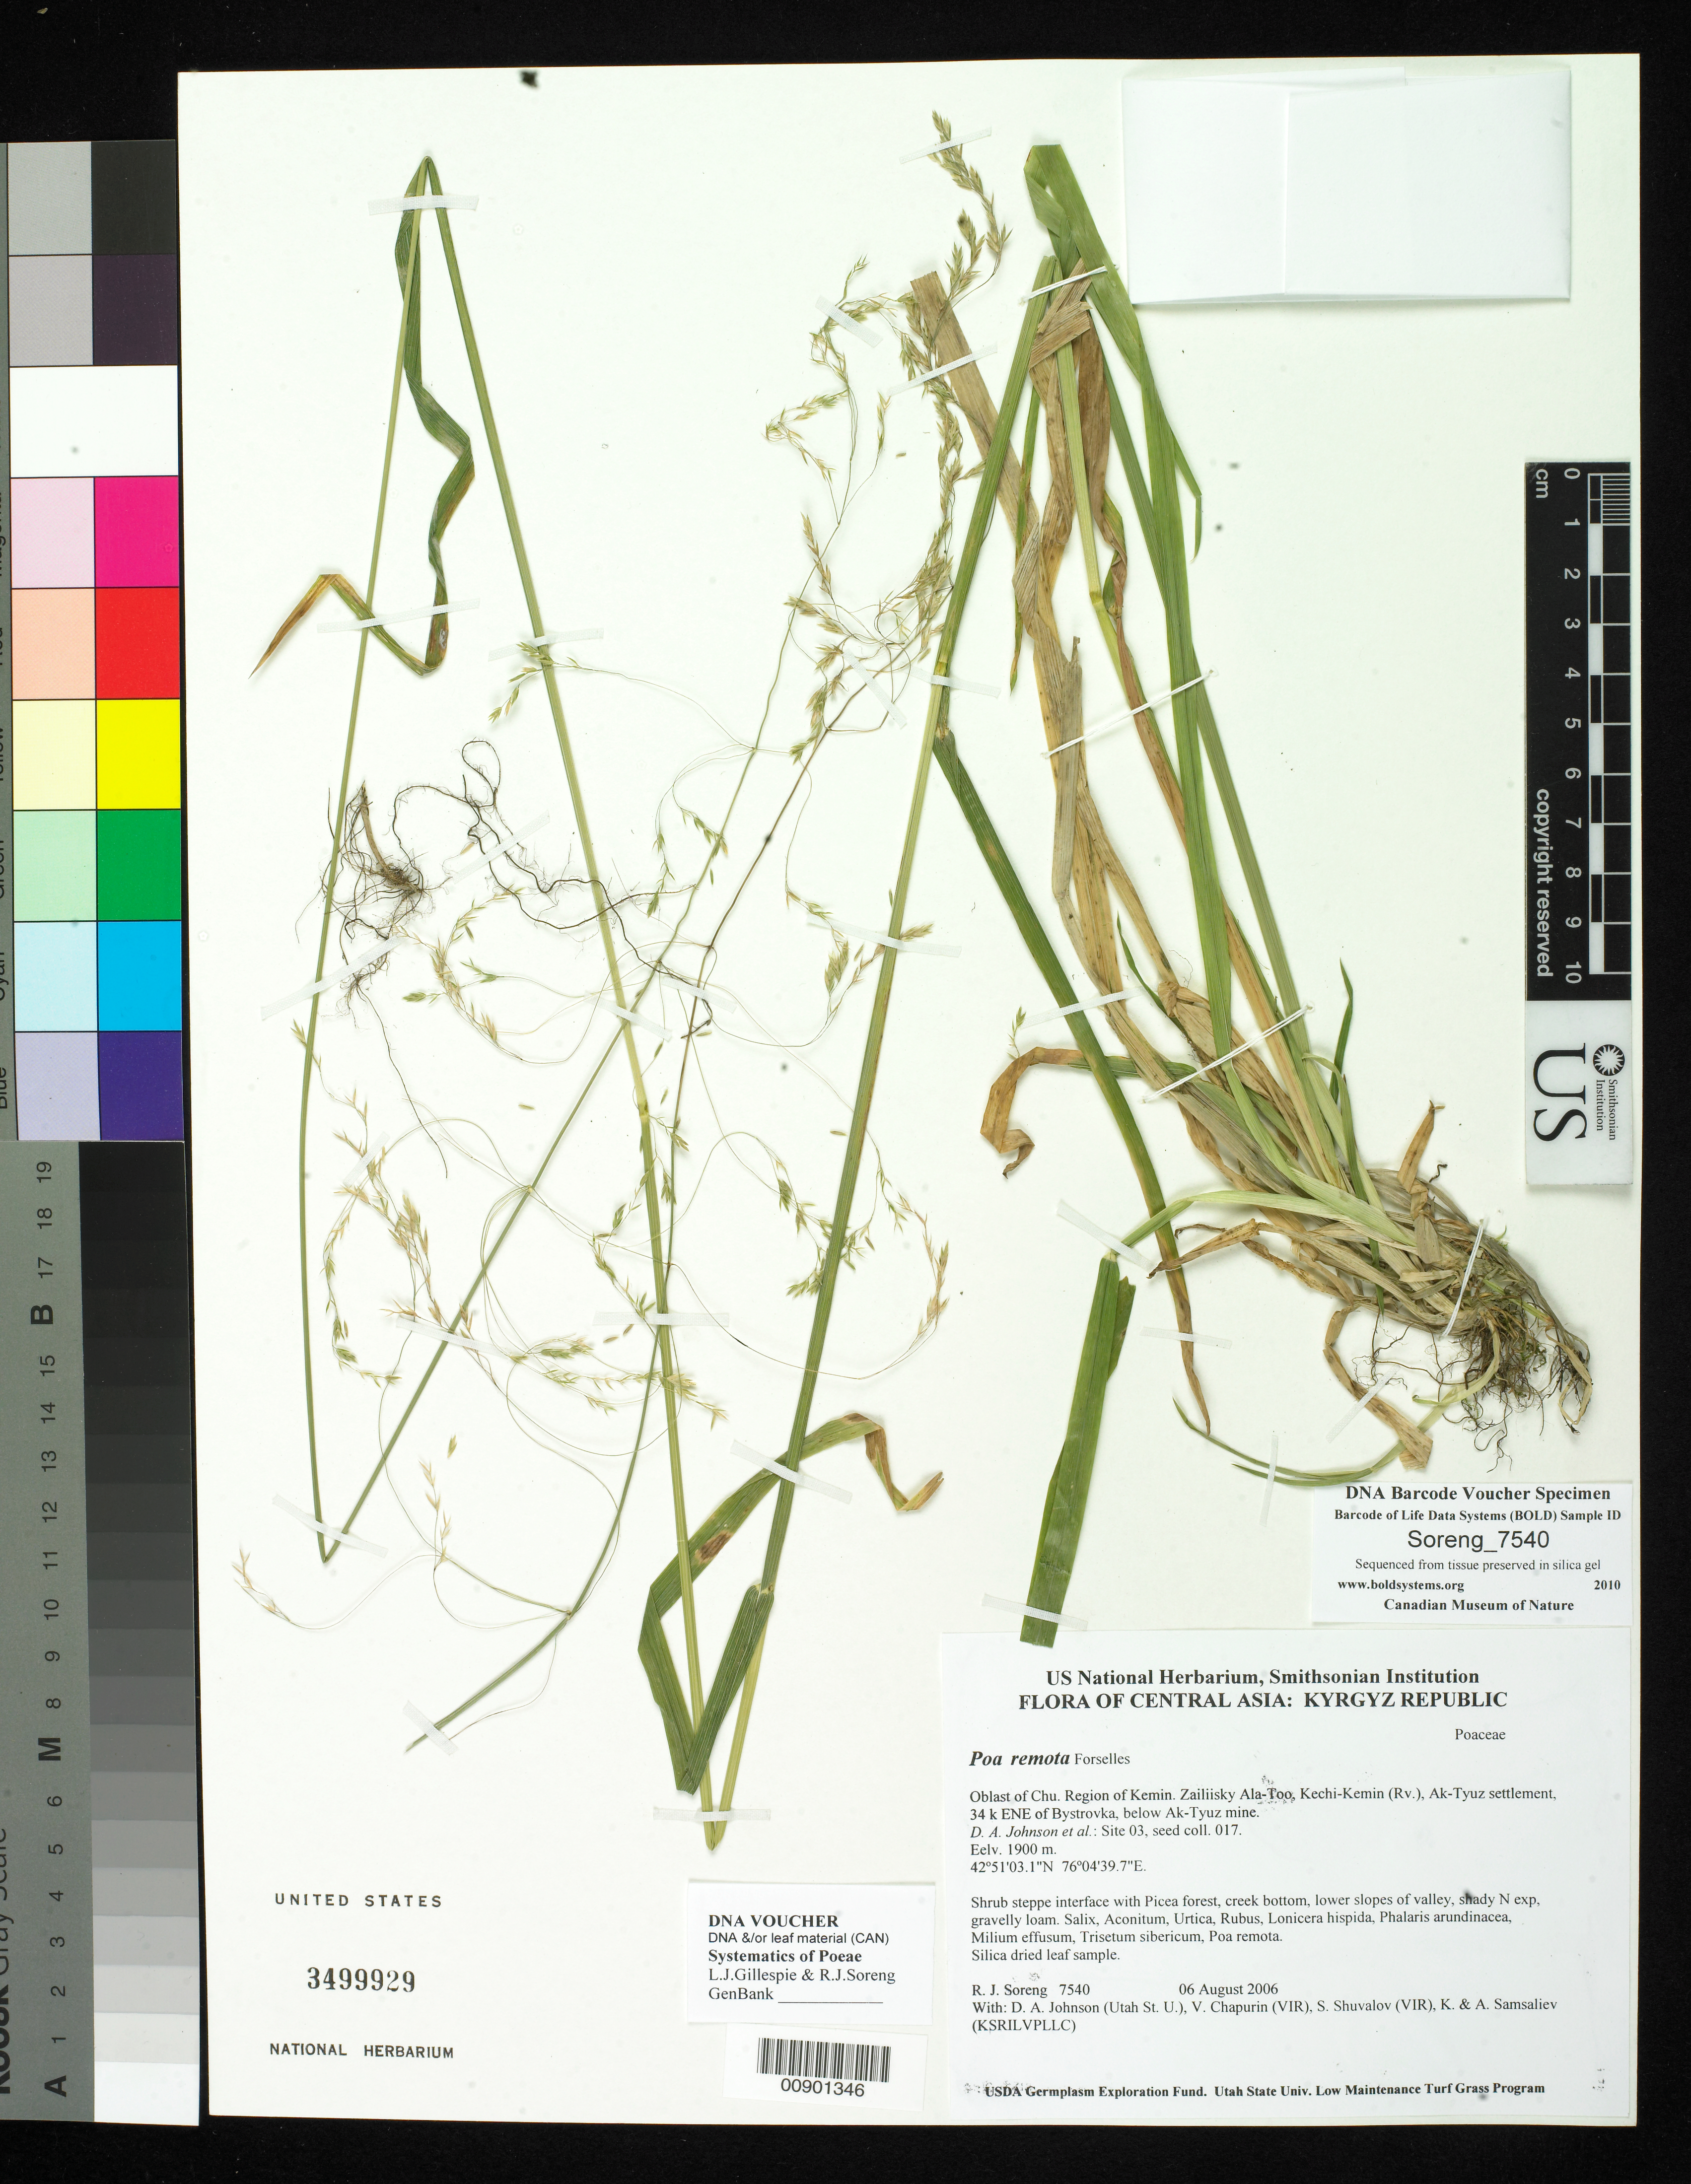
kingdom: Plantae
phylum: Tracheophyta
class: Liliopsida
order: Poales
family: Poaceae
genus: Poa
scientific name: Poa remota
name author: Forselles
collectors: R. J. Soreng, D. Johnson, S. Shuvalov, V. Chapurin, K. Samsaliev & A. Samsaliev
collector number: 7540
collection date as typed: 06 Aug 2006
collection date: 2006-08-06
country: Kyrgyzstan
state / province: Chu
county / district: Kemin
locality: Zailiisky Ala-Too, Kechi-Kemin (Rv.), Ak-Tyuz settlement, 34 km ENE of Bystrovka, below Ak-Tyuz mine.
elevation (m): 1900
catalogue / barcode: US 3499929